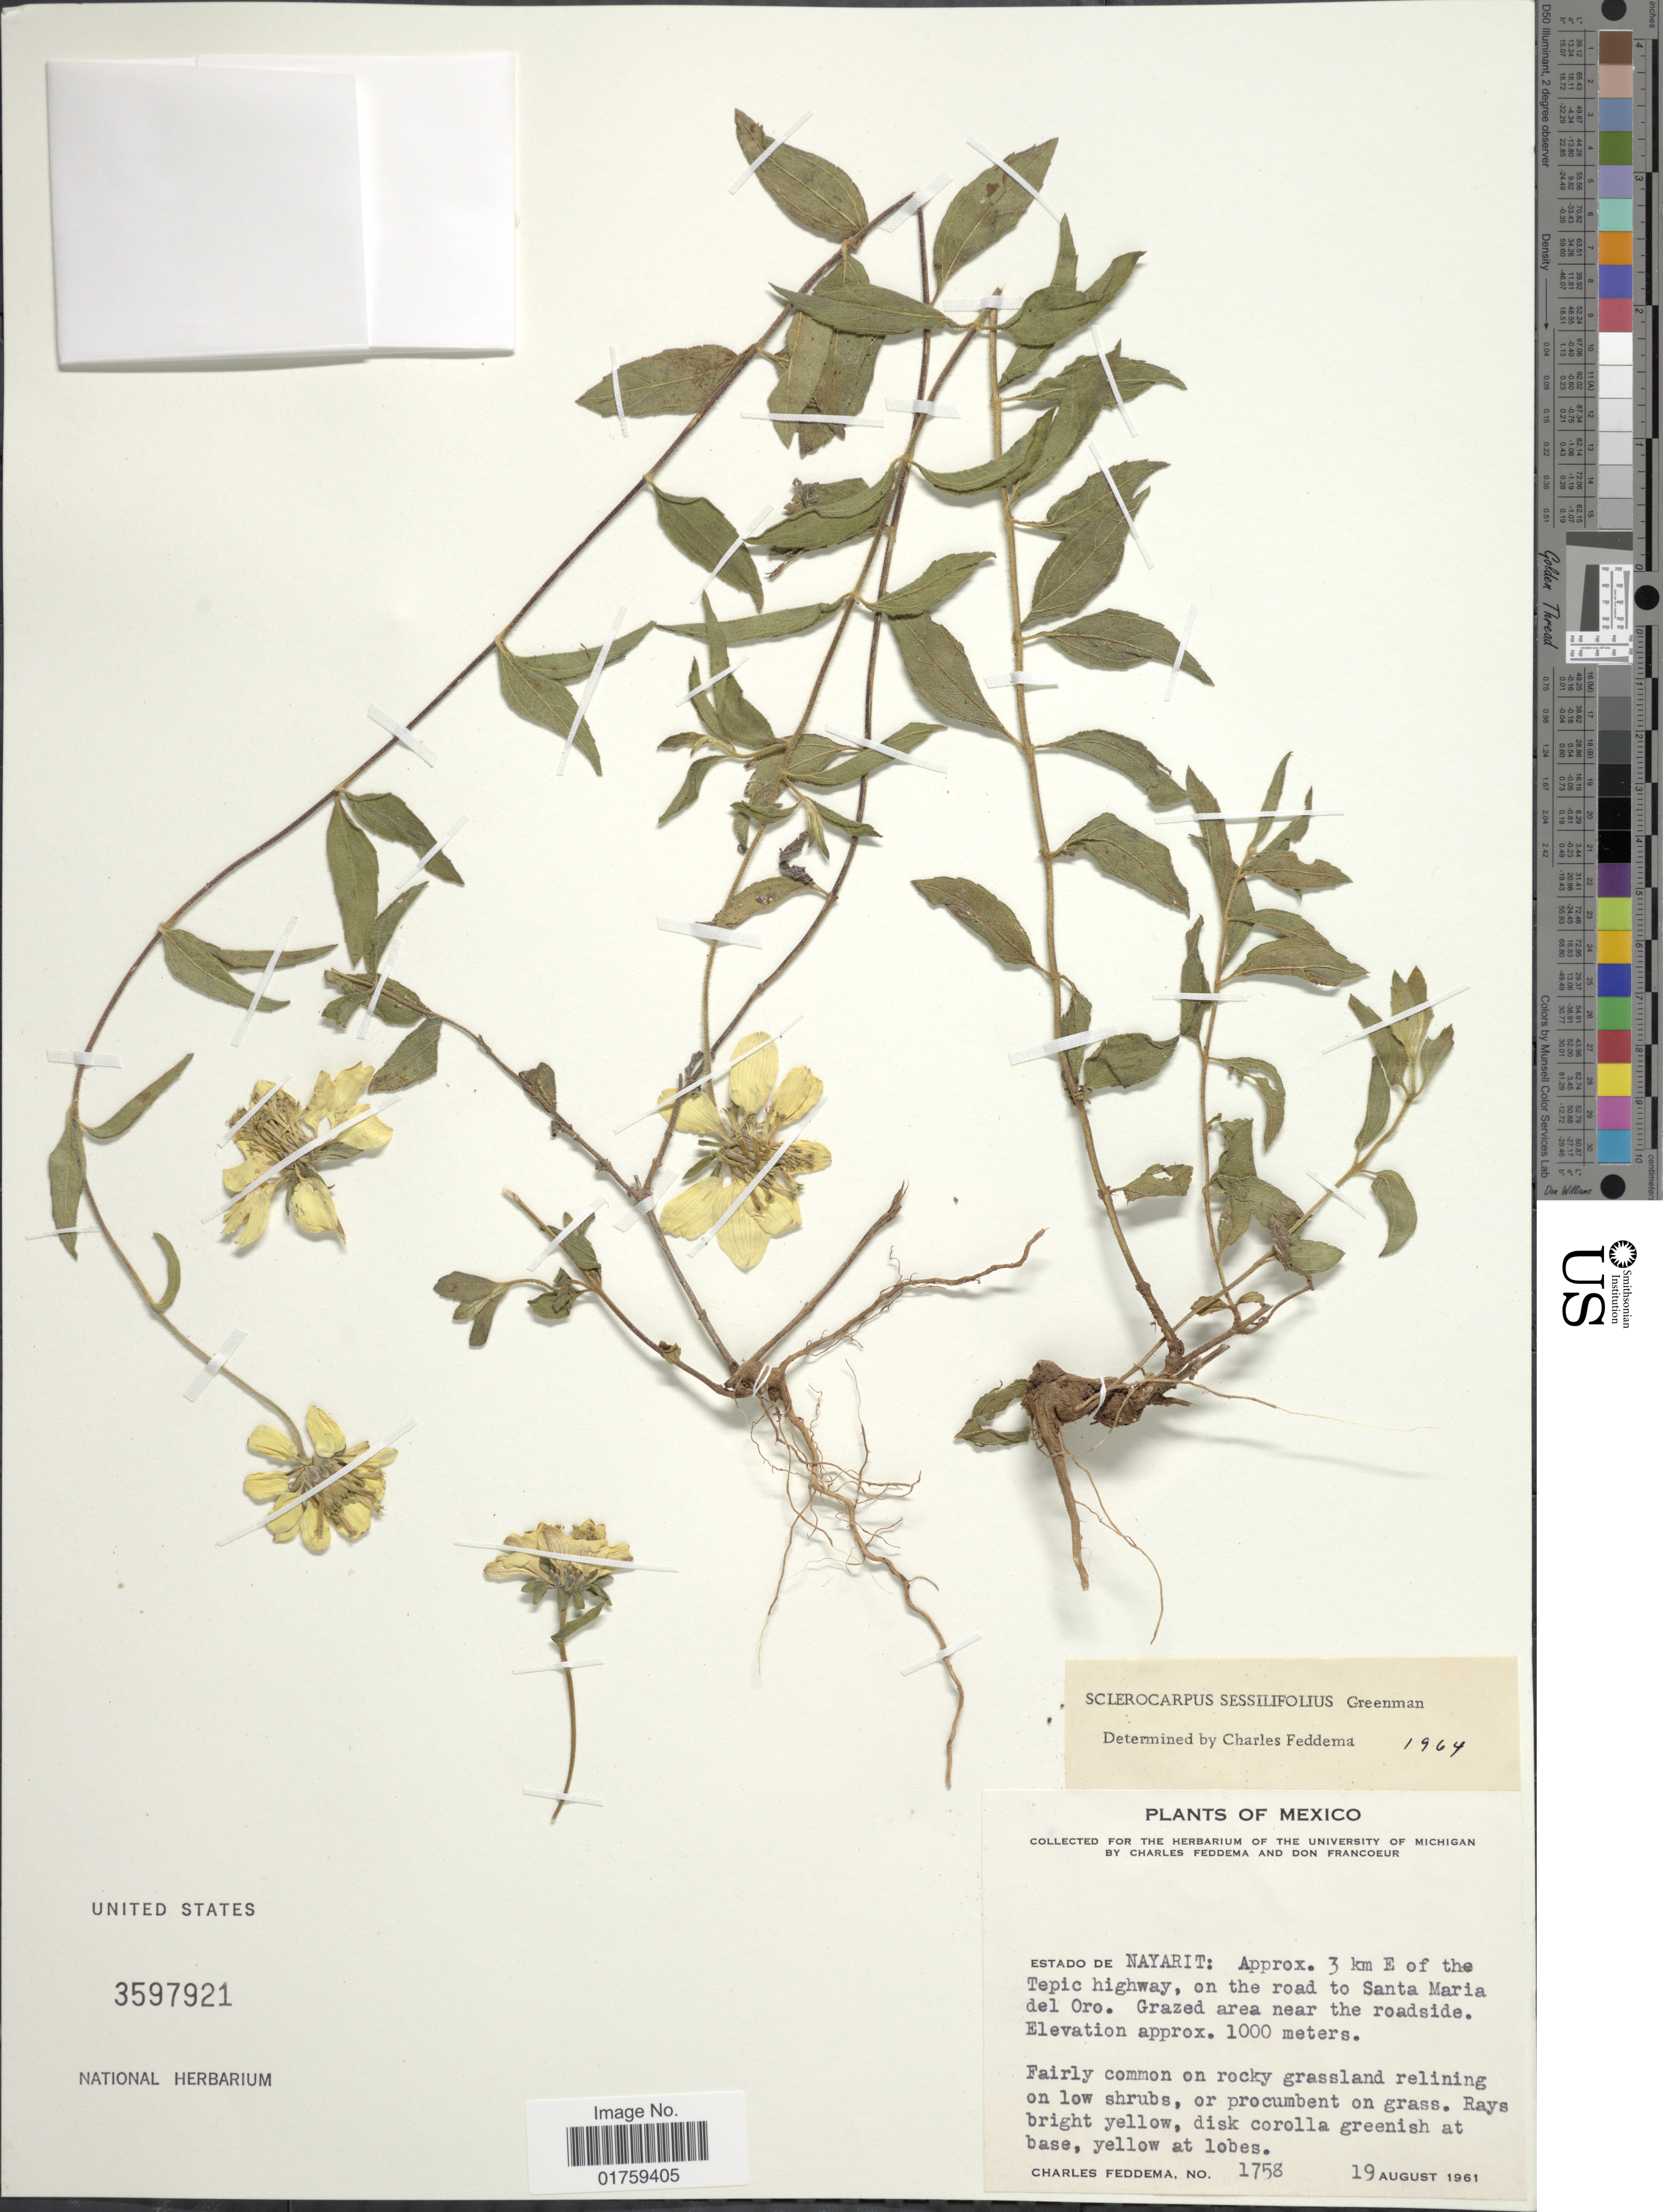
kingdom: Plantae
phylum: Tracheophyta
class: Magnoliopsida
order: Asterales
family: Asteraceae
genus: Sclerocarpus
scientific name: Sclerocarpus sessilifolius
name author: Greenm.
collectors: C. Feddema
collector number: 1758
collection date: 1961-08-19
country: Mexico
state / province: Nayarit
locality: Estado de Nayarit: Approx. 3 km E of the Tepic highway, on the road to Santa Maria del Oro. Grazed area near the roadside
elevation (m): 1000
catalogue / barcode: US 3597921